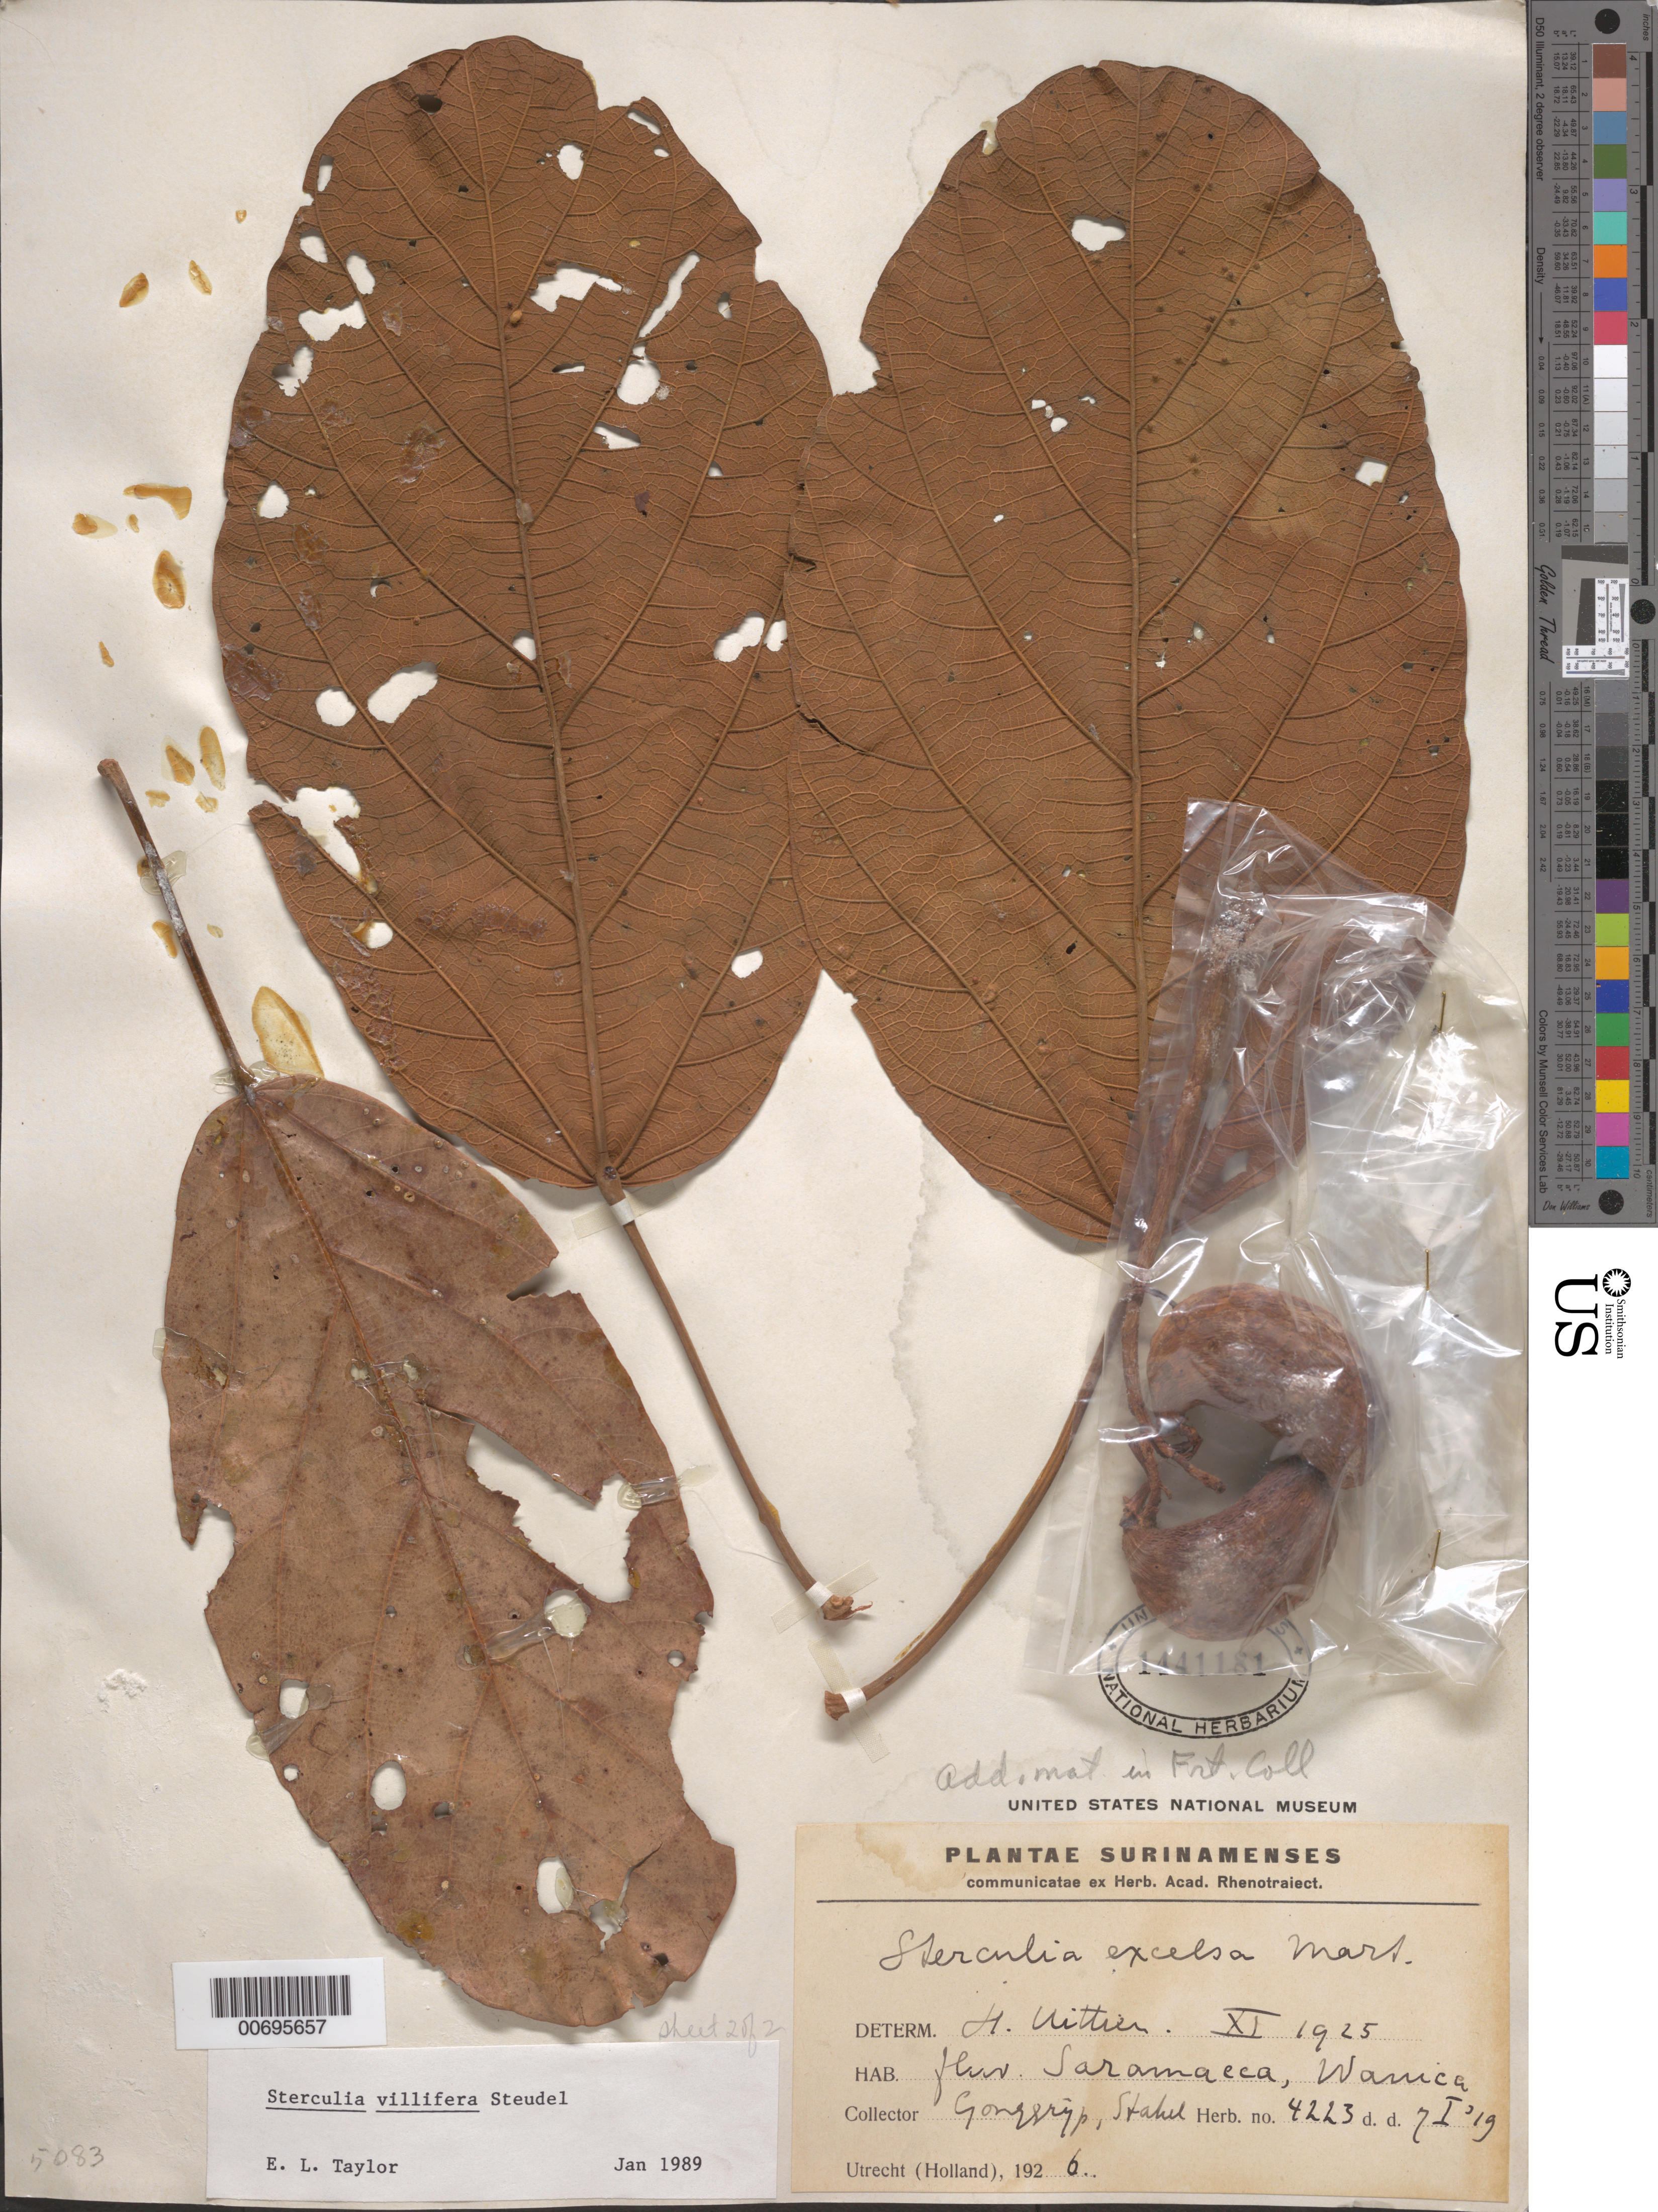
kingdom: Plantae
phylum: Tracheophyta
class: Magnoliopsida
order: Malvales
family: Malvaceae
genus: Sterculia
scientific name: Sterculia villifera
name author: Steud.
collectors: -. Gongryp & -. Stahel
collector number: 4223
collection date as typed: Transcribed d/m/y: 7/1/19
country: Suriname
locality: Saramacca. Wanica.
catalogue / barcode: US 1441181